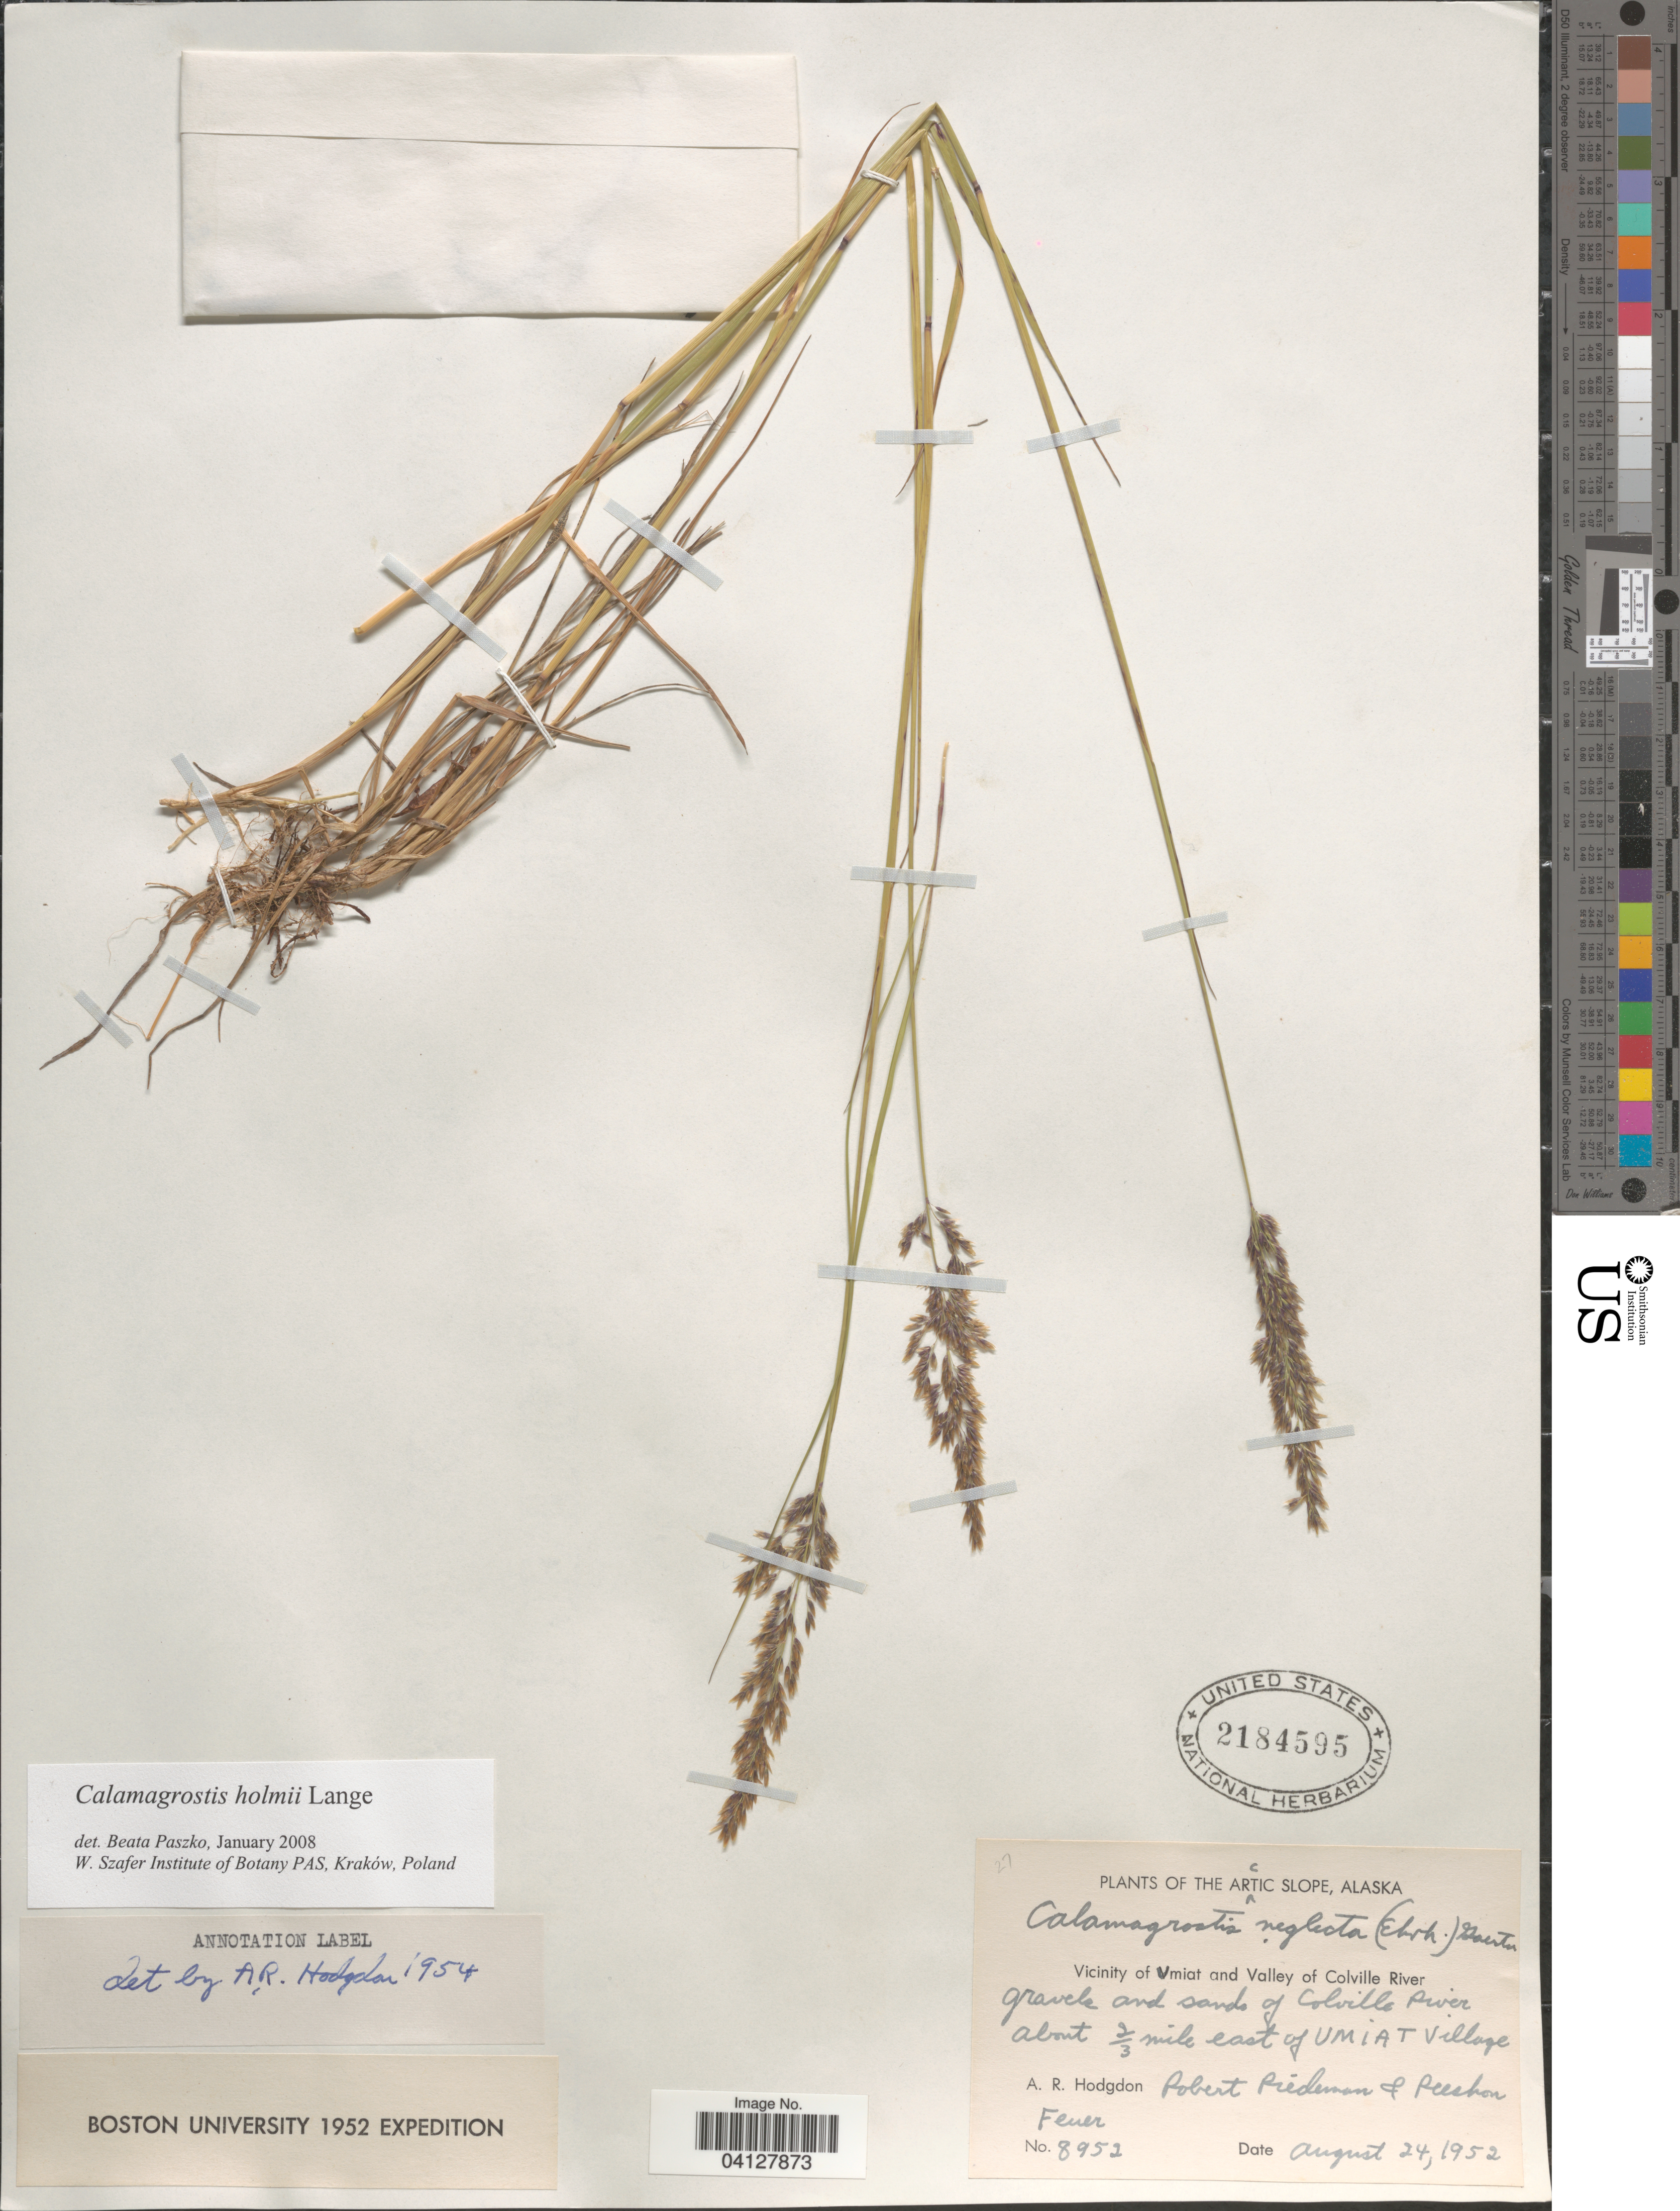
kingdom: Plantae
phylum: Tracheophyta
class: Liliopsida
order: Poales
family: Poaceae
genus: Calamagrostis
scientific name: Calamagrostis holmii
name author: A.E. Lange in Holm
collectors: A. R. Hodgdon, R. Piedeman & P. Feuer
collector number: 8952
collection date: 1952-08-24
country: United States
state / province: Alaska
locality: The Arctic Slope. Vicinity of Umiat and Valley of Colville River. Gravels and sands of Colville River about 2/3 mile east of UMIAT Village.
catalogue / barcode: US 2184595